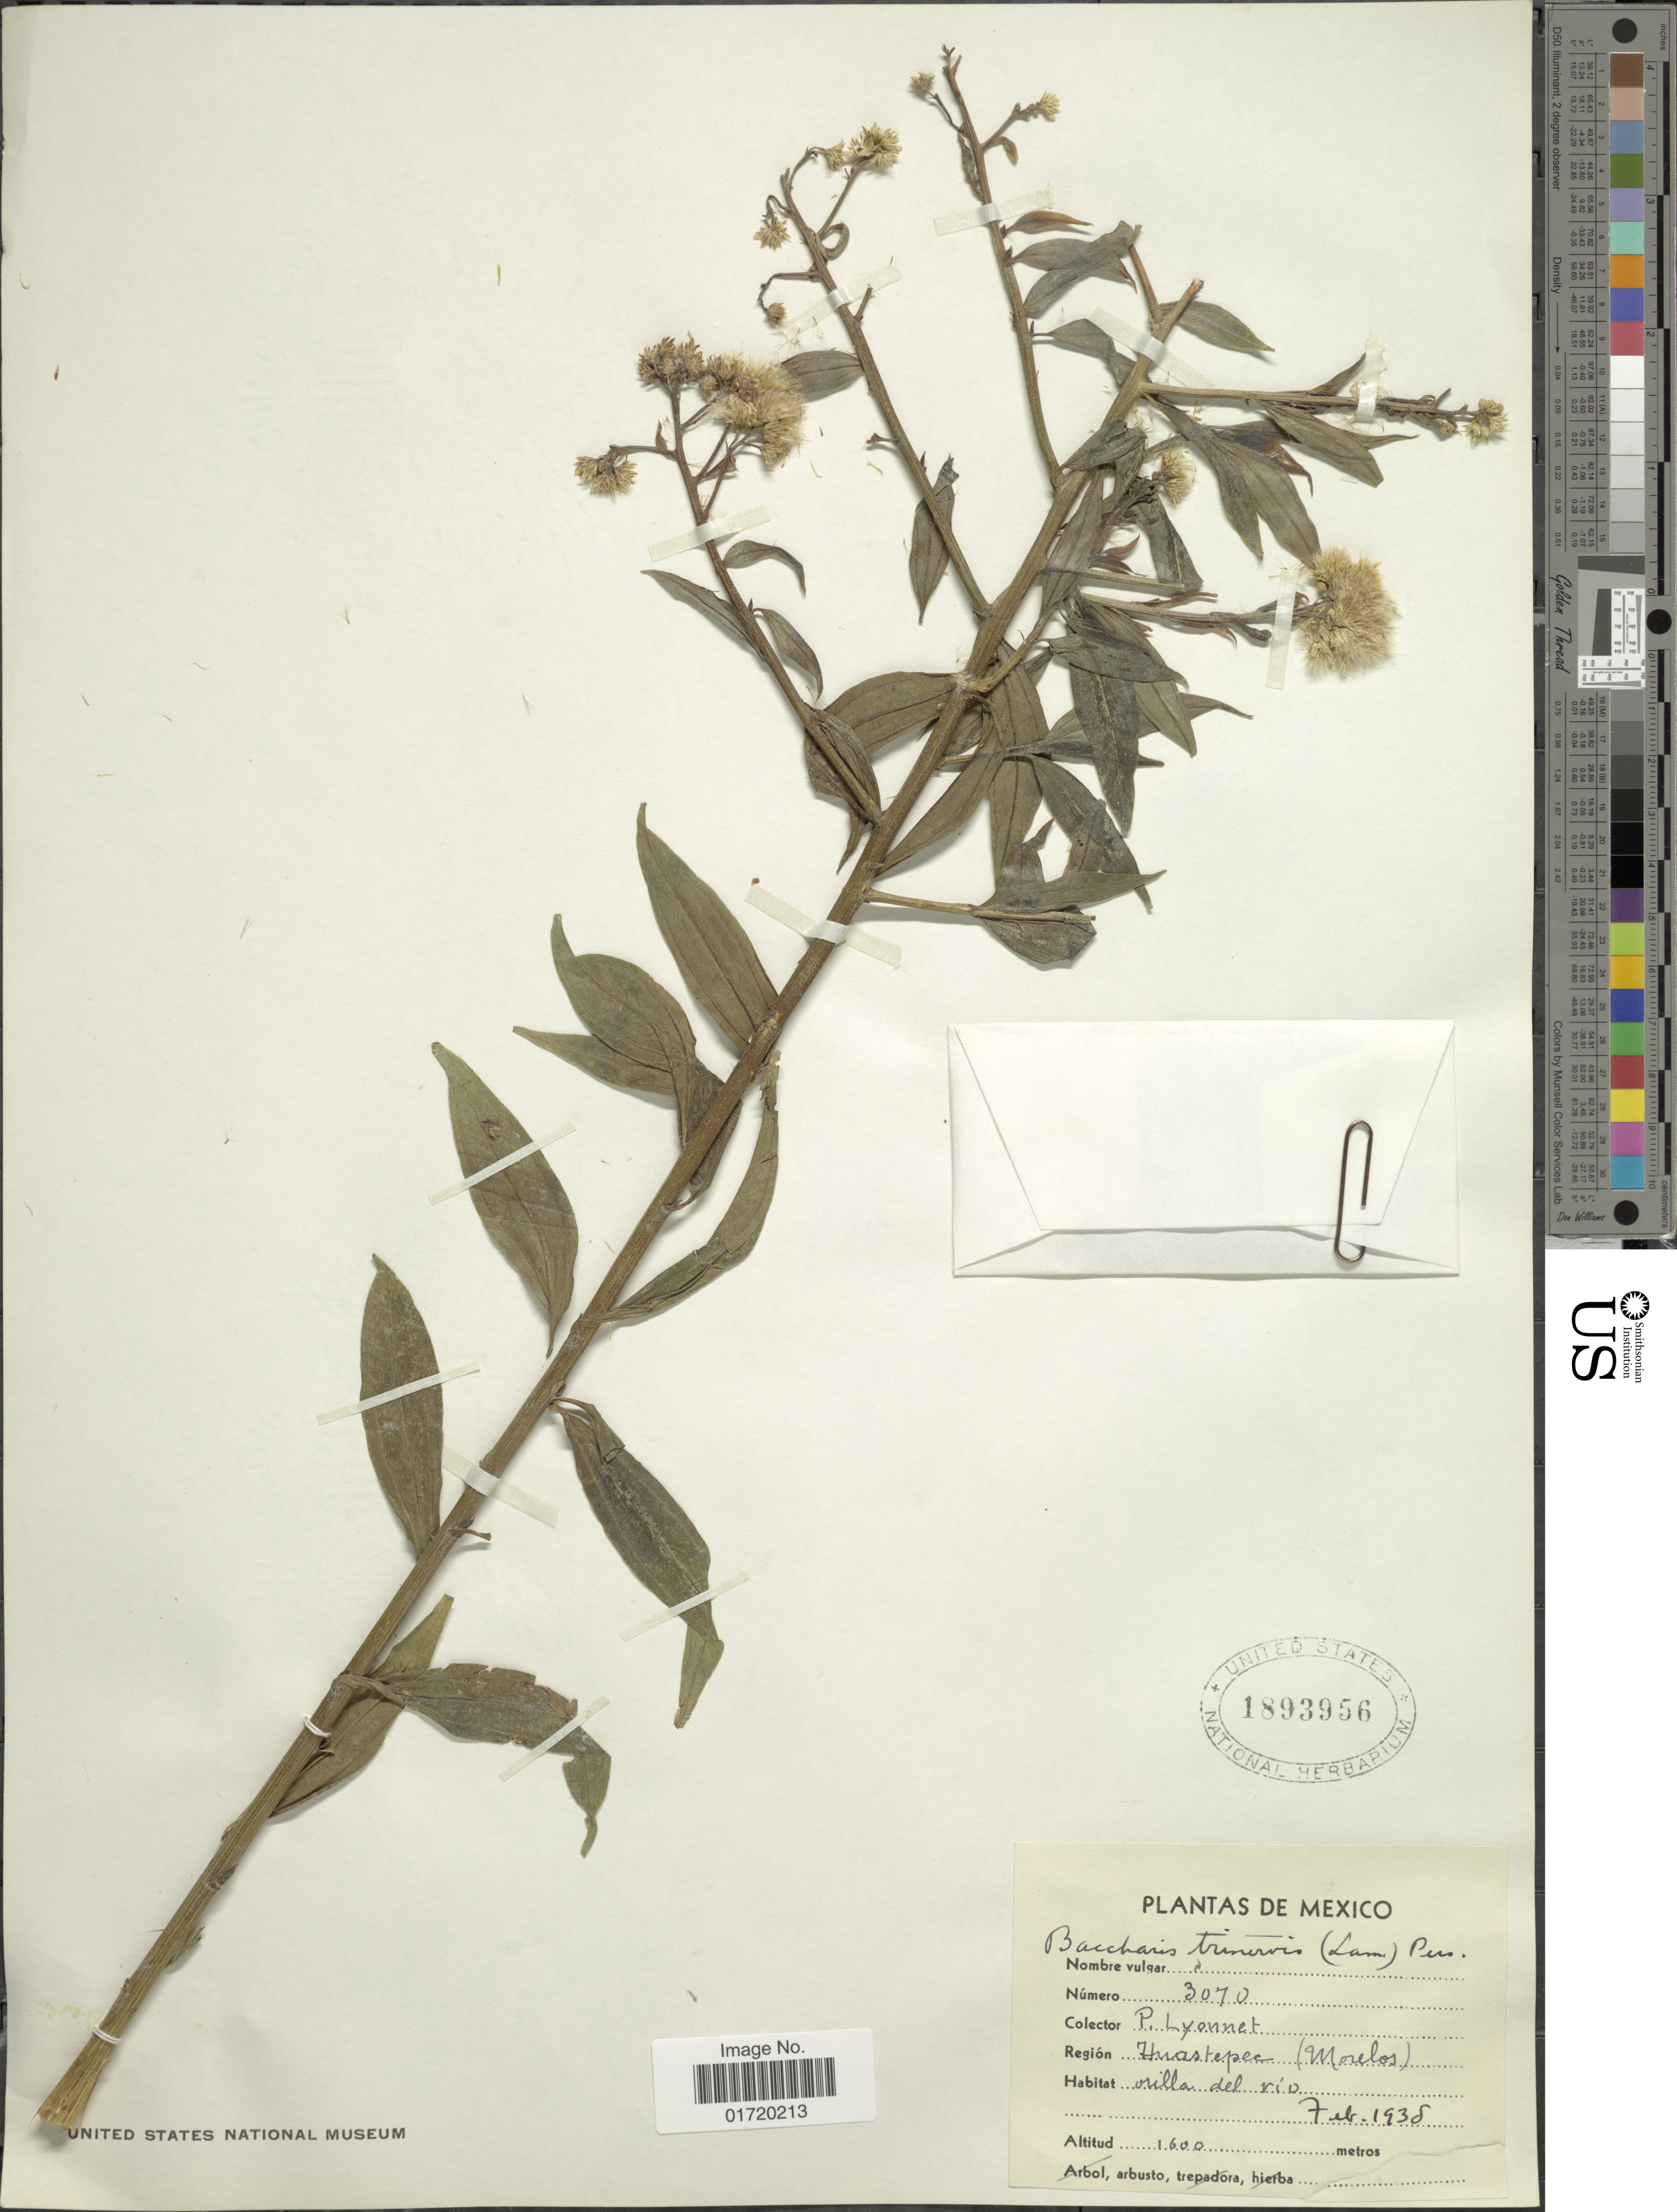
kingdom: Plantae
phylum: Tracheophyta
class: Magnoliopsida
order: Asterales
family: Asteraceae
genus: Baccharis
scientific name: Baccharis trinervis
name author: (Lam.) Pers.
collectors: P. Lyonnet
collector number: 3070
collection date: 1938-02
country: Mexico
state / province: Morelos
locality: Huastepec (Morelos)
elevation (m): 1600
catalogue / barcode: US 1893956